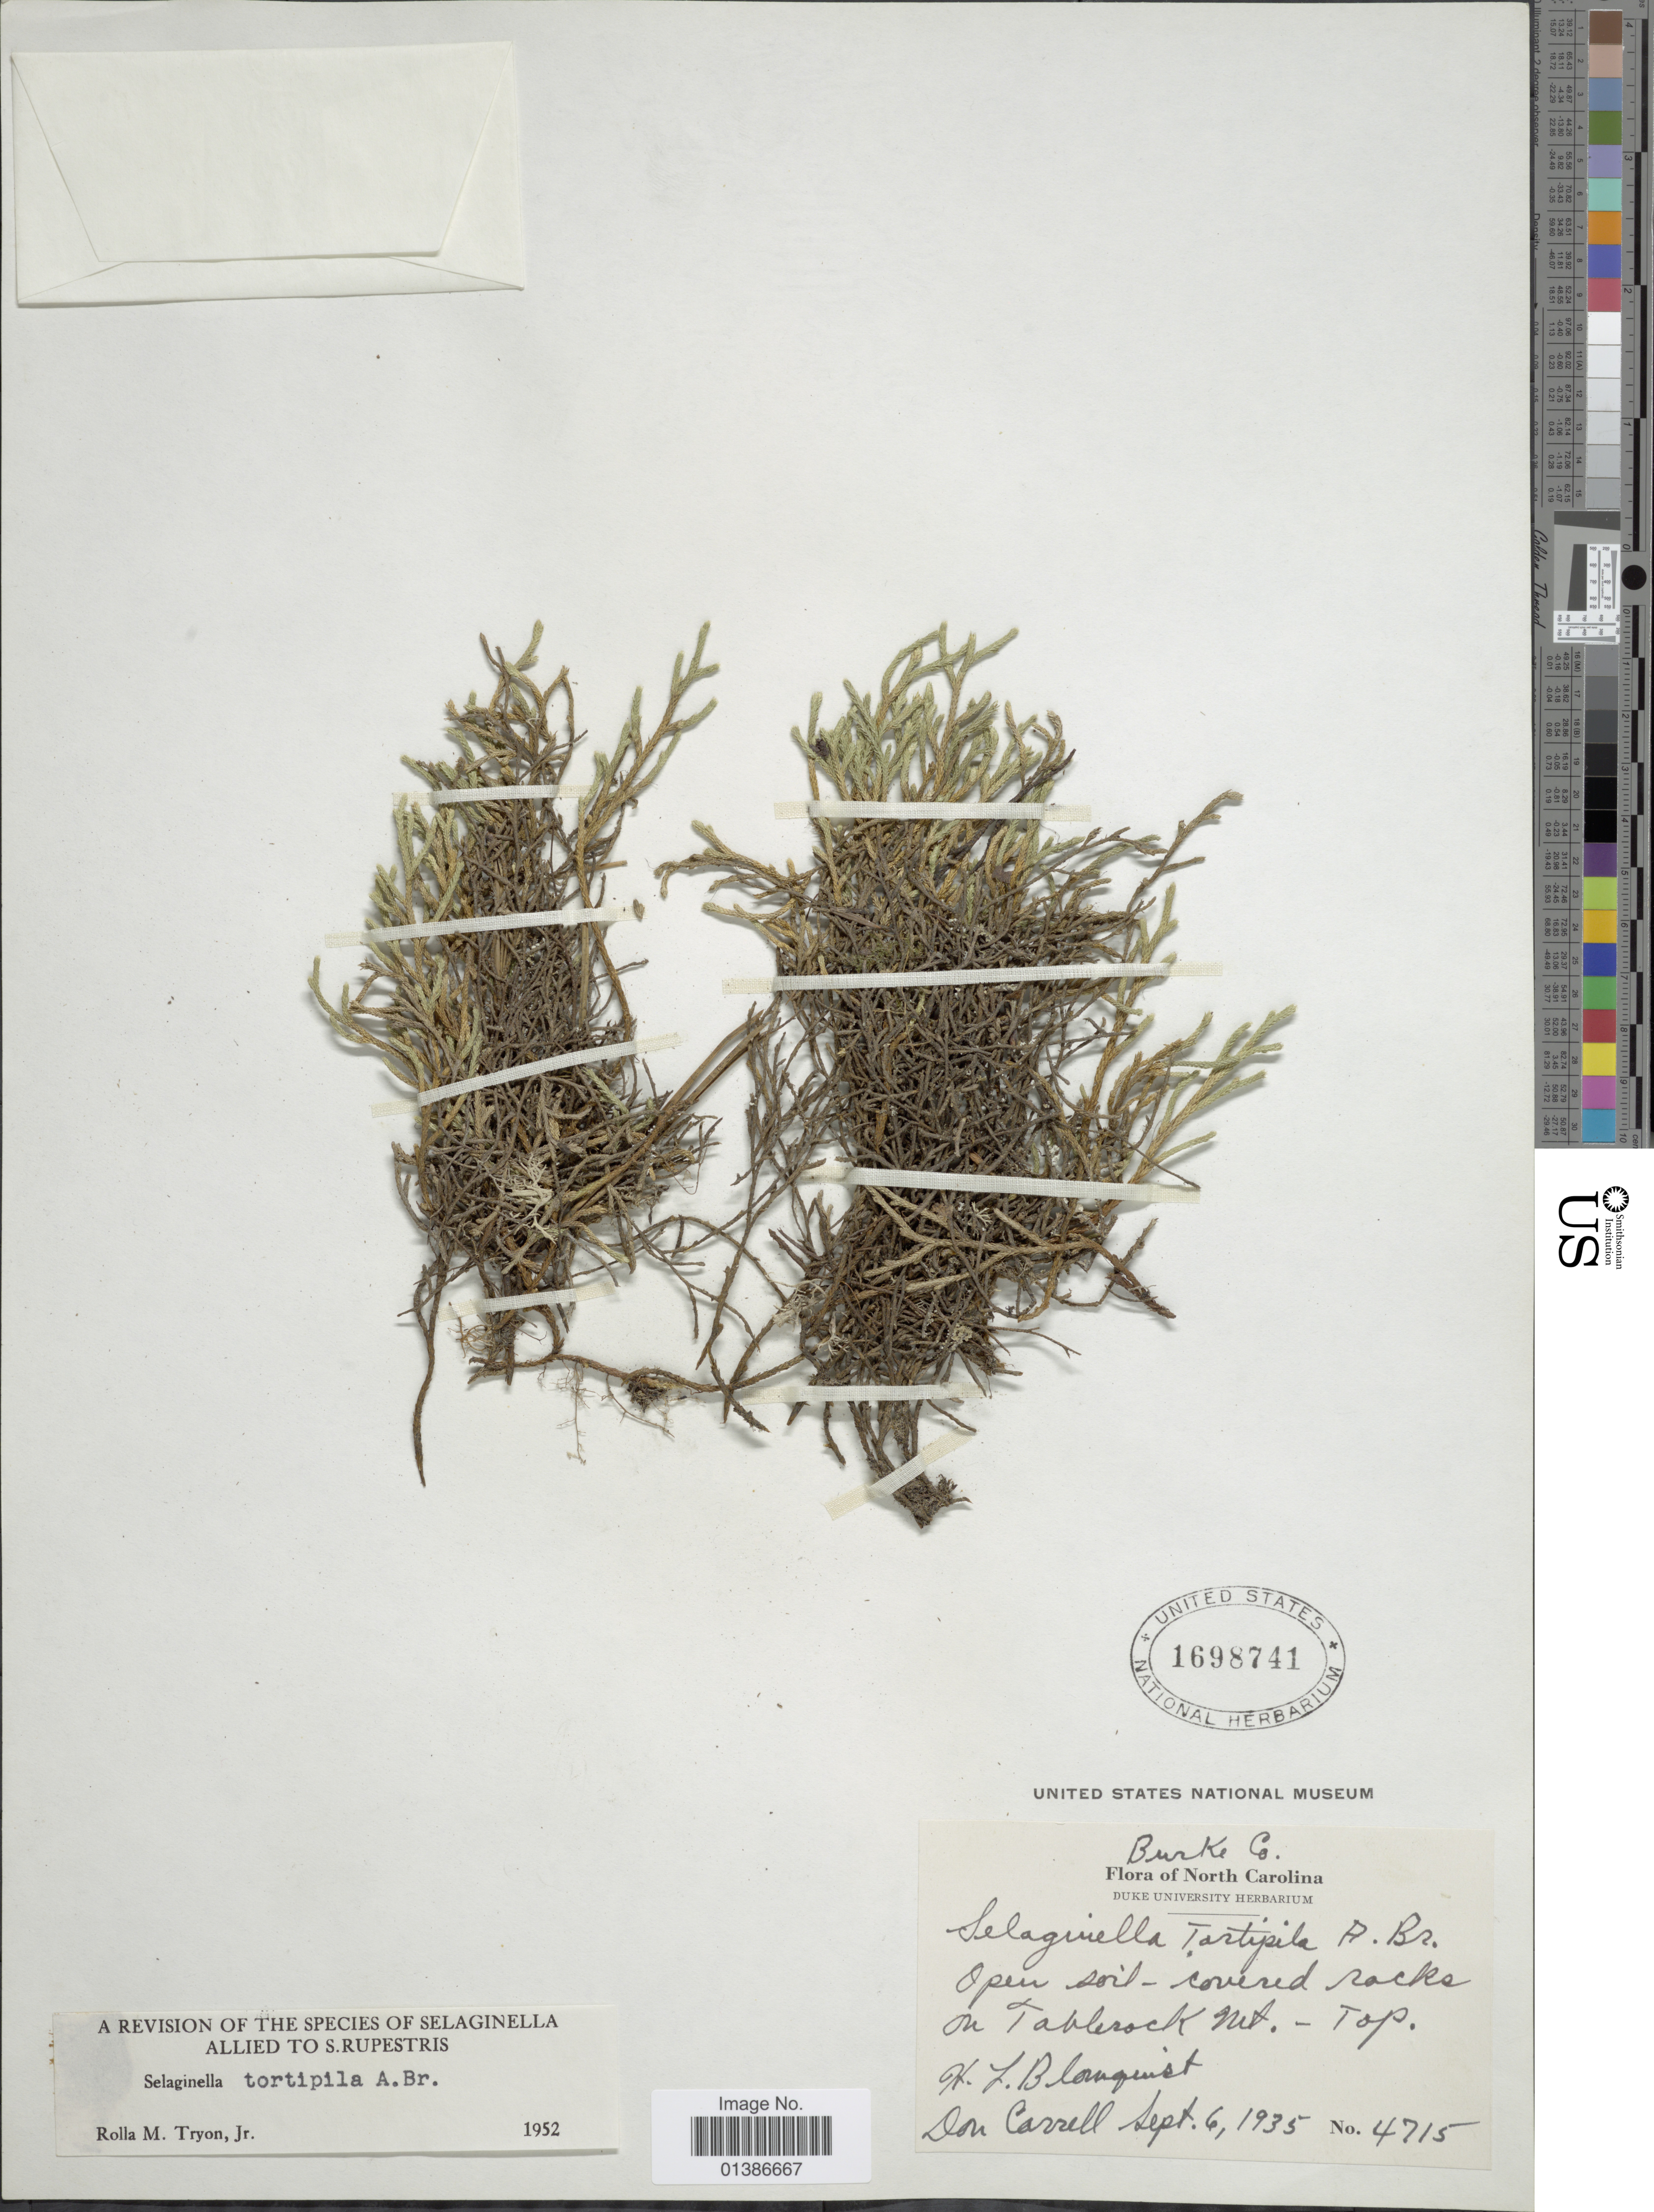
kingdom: Plantae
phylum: Tracheophyta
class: Lycopodiopsida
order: Selaginellales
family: Selaginellaceae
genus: Selaginella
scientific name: Selaginella tortipila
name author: A. Braun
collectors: H. Blomquist & D. Carrell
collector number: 4715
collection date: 1935-09-06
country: United States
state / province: North Carolina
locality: Burke Co. Covered rocks on Tablerock Mt.-Top.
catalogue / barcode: US 1698741